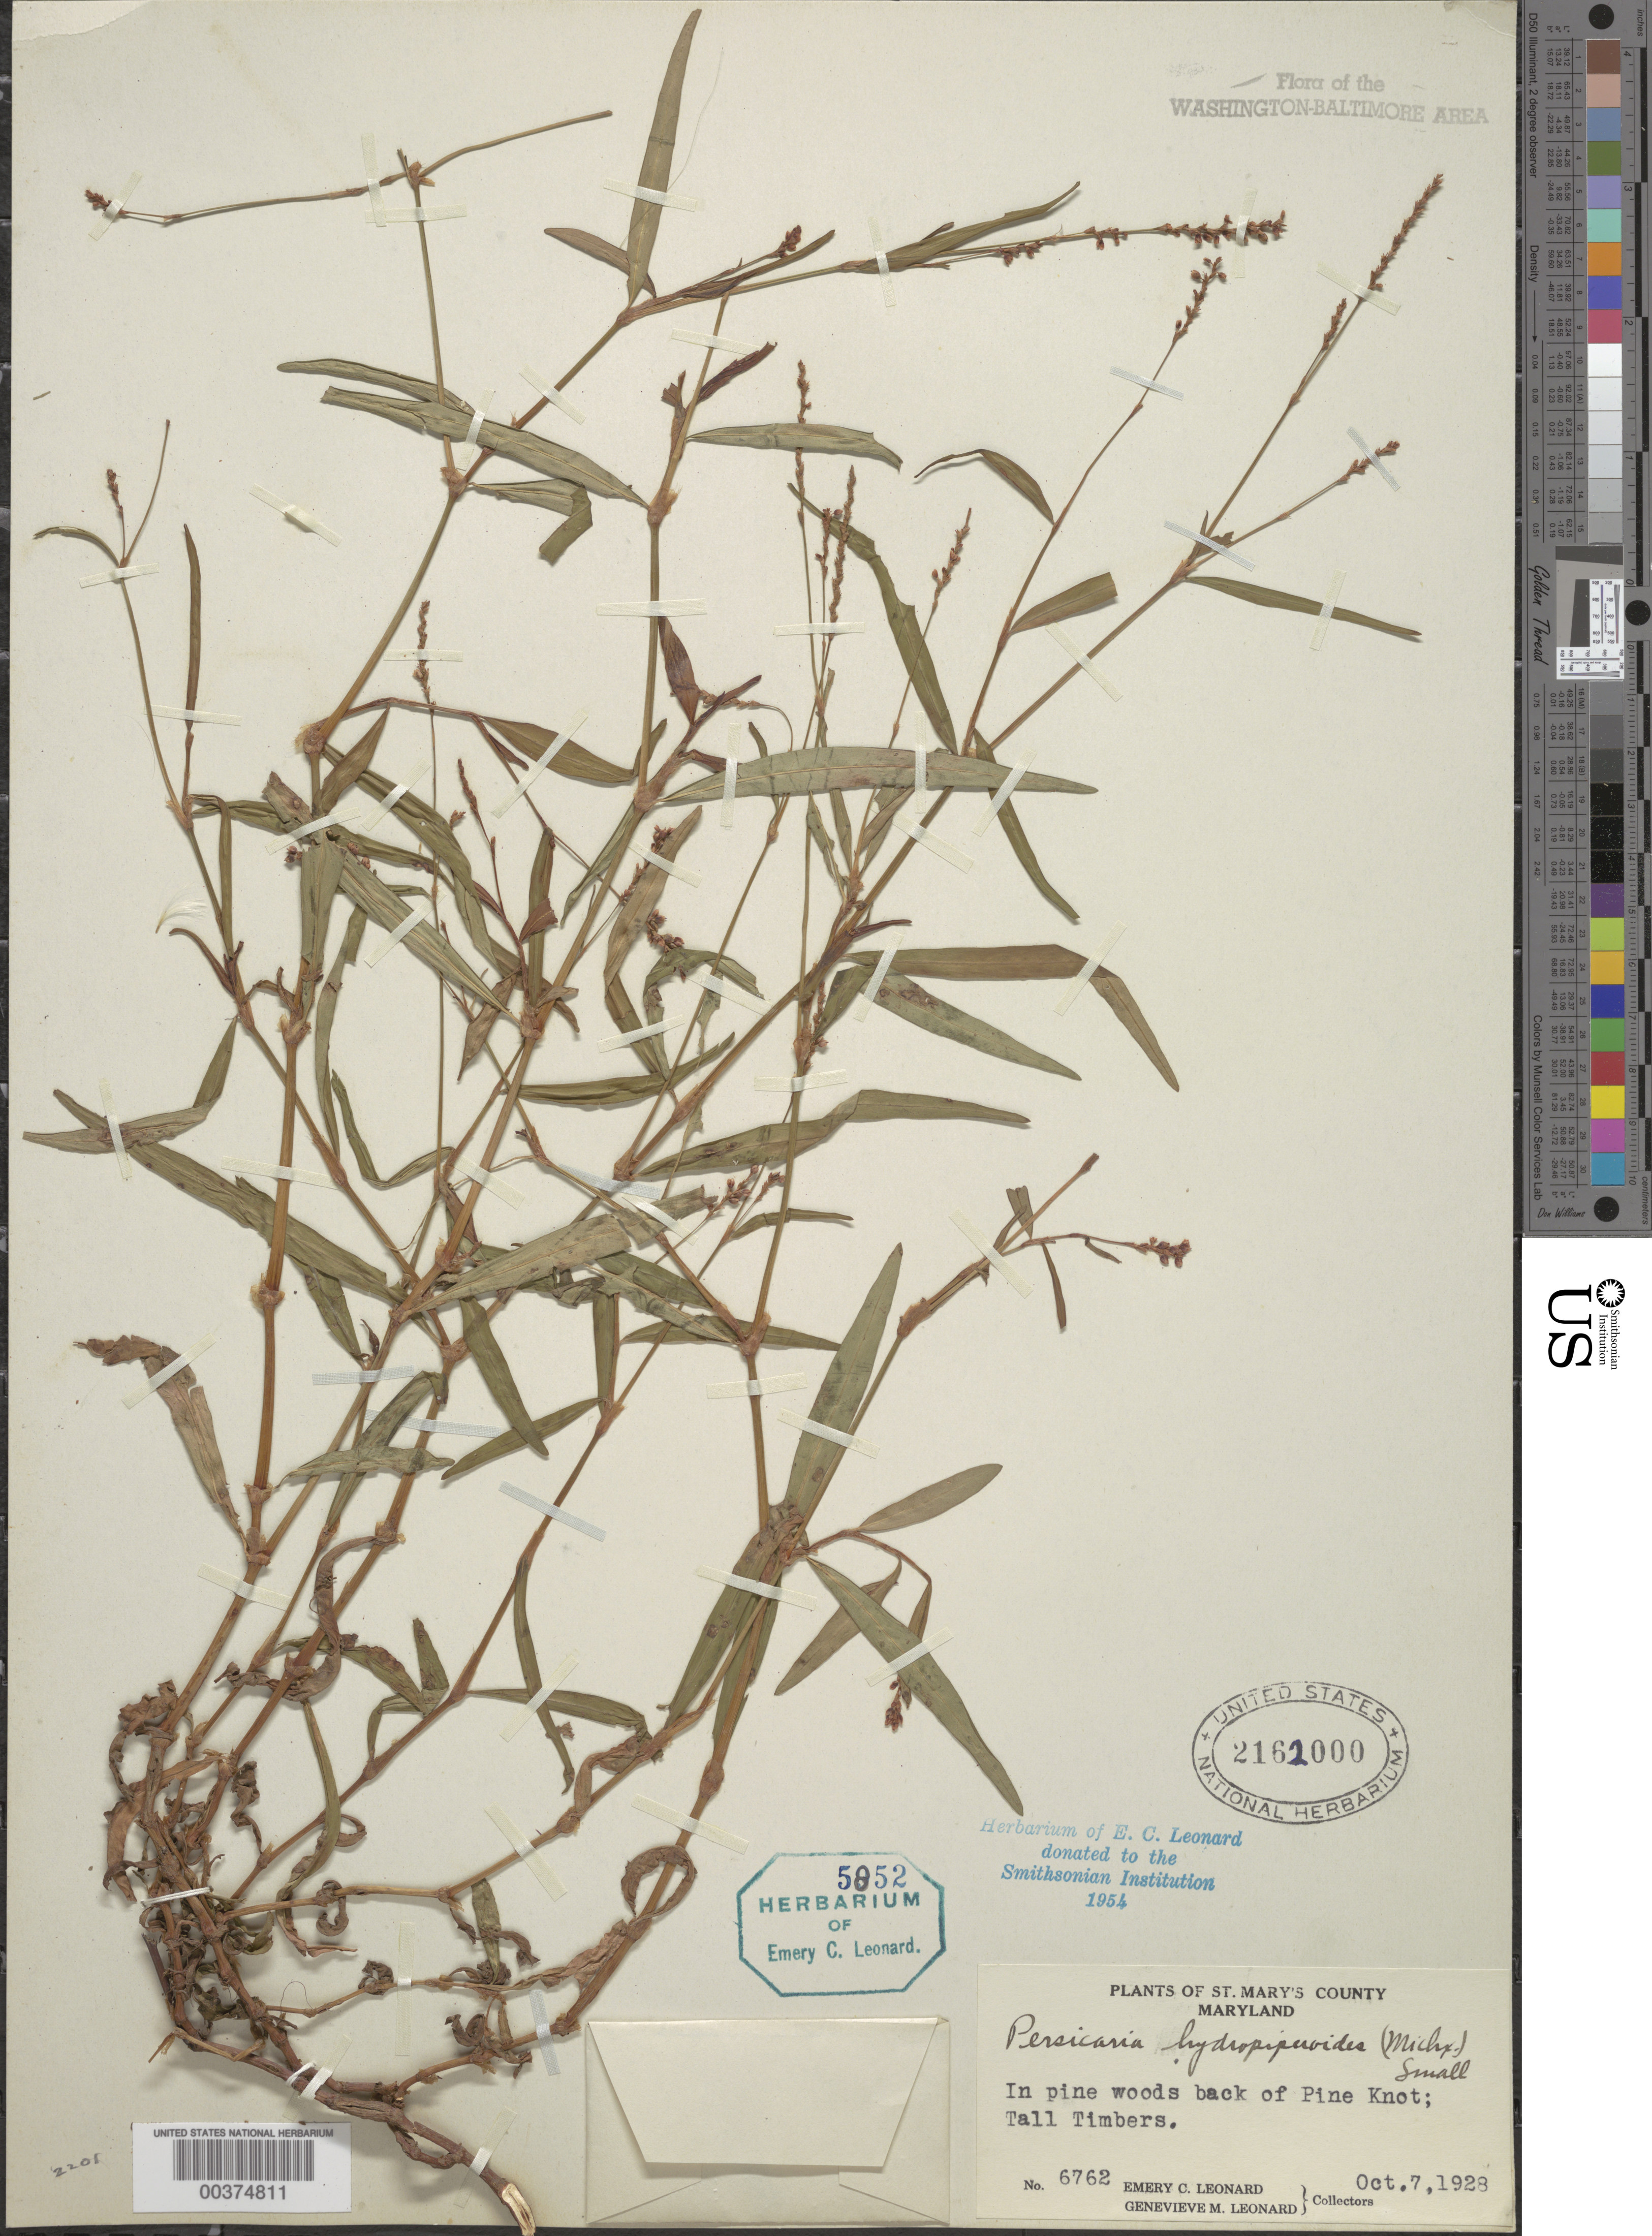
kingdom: Plantae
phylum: Tracheophyta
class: Magnoliopsida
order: Caryophyllales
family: Polygonaceae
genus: Persicaria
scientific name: Persicaria minor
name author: (Huds.) Opiz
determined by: Atha, D. E.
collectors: E. C. Leonard & G. M. Leonard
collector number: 6762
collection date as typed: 07 Oct 1928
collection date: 1928-10-07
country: United States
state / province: Maryland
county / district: St. Mary's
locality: Tall Timbers, Pine Knot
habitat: Pine woods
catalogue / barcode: US 2162000